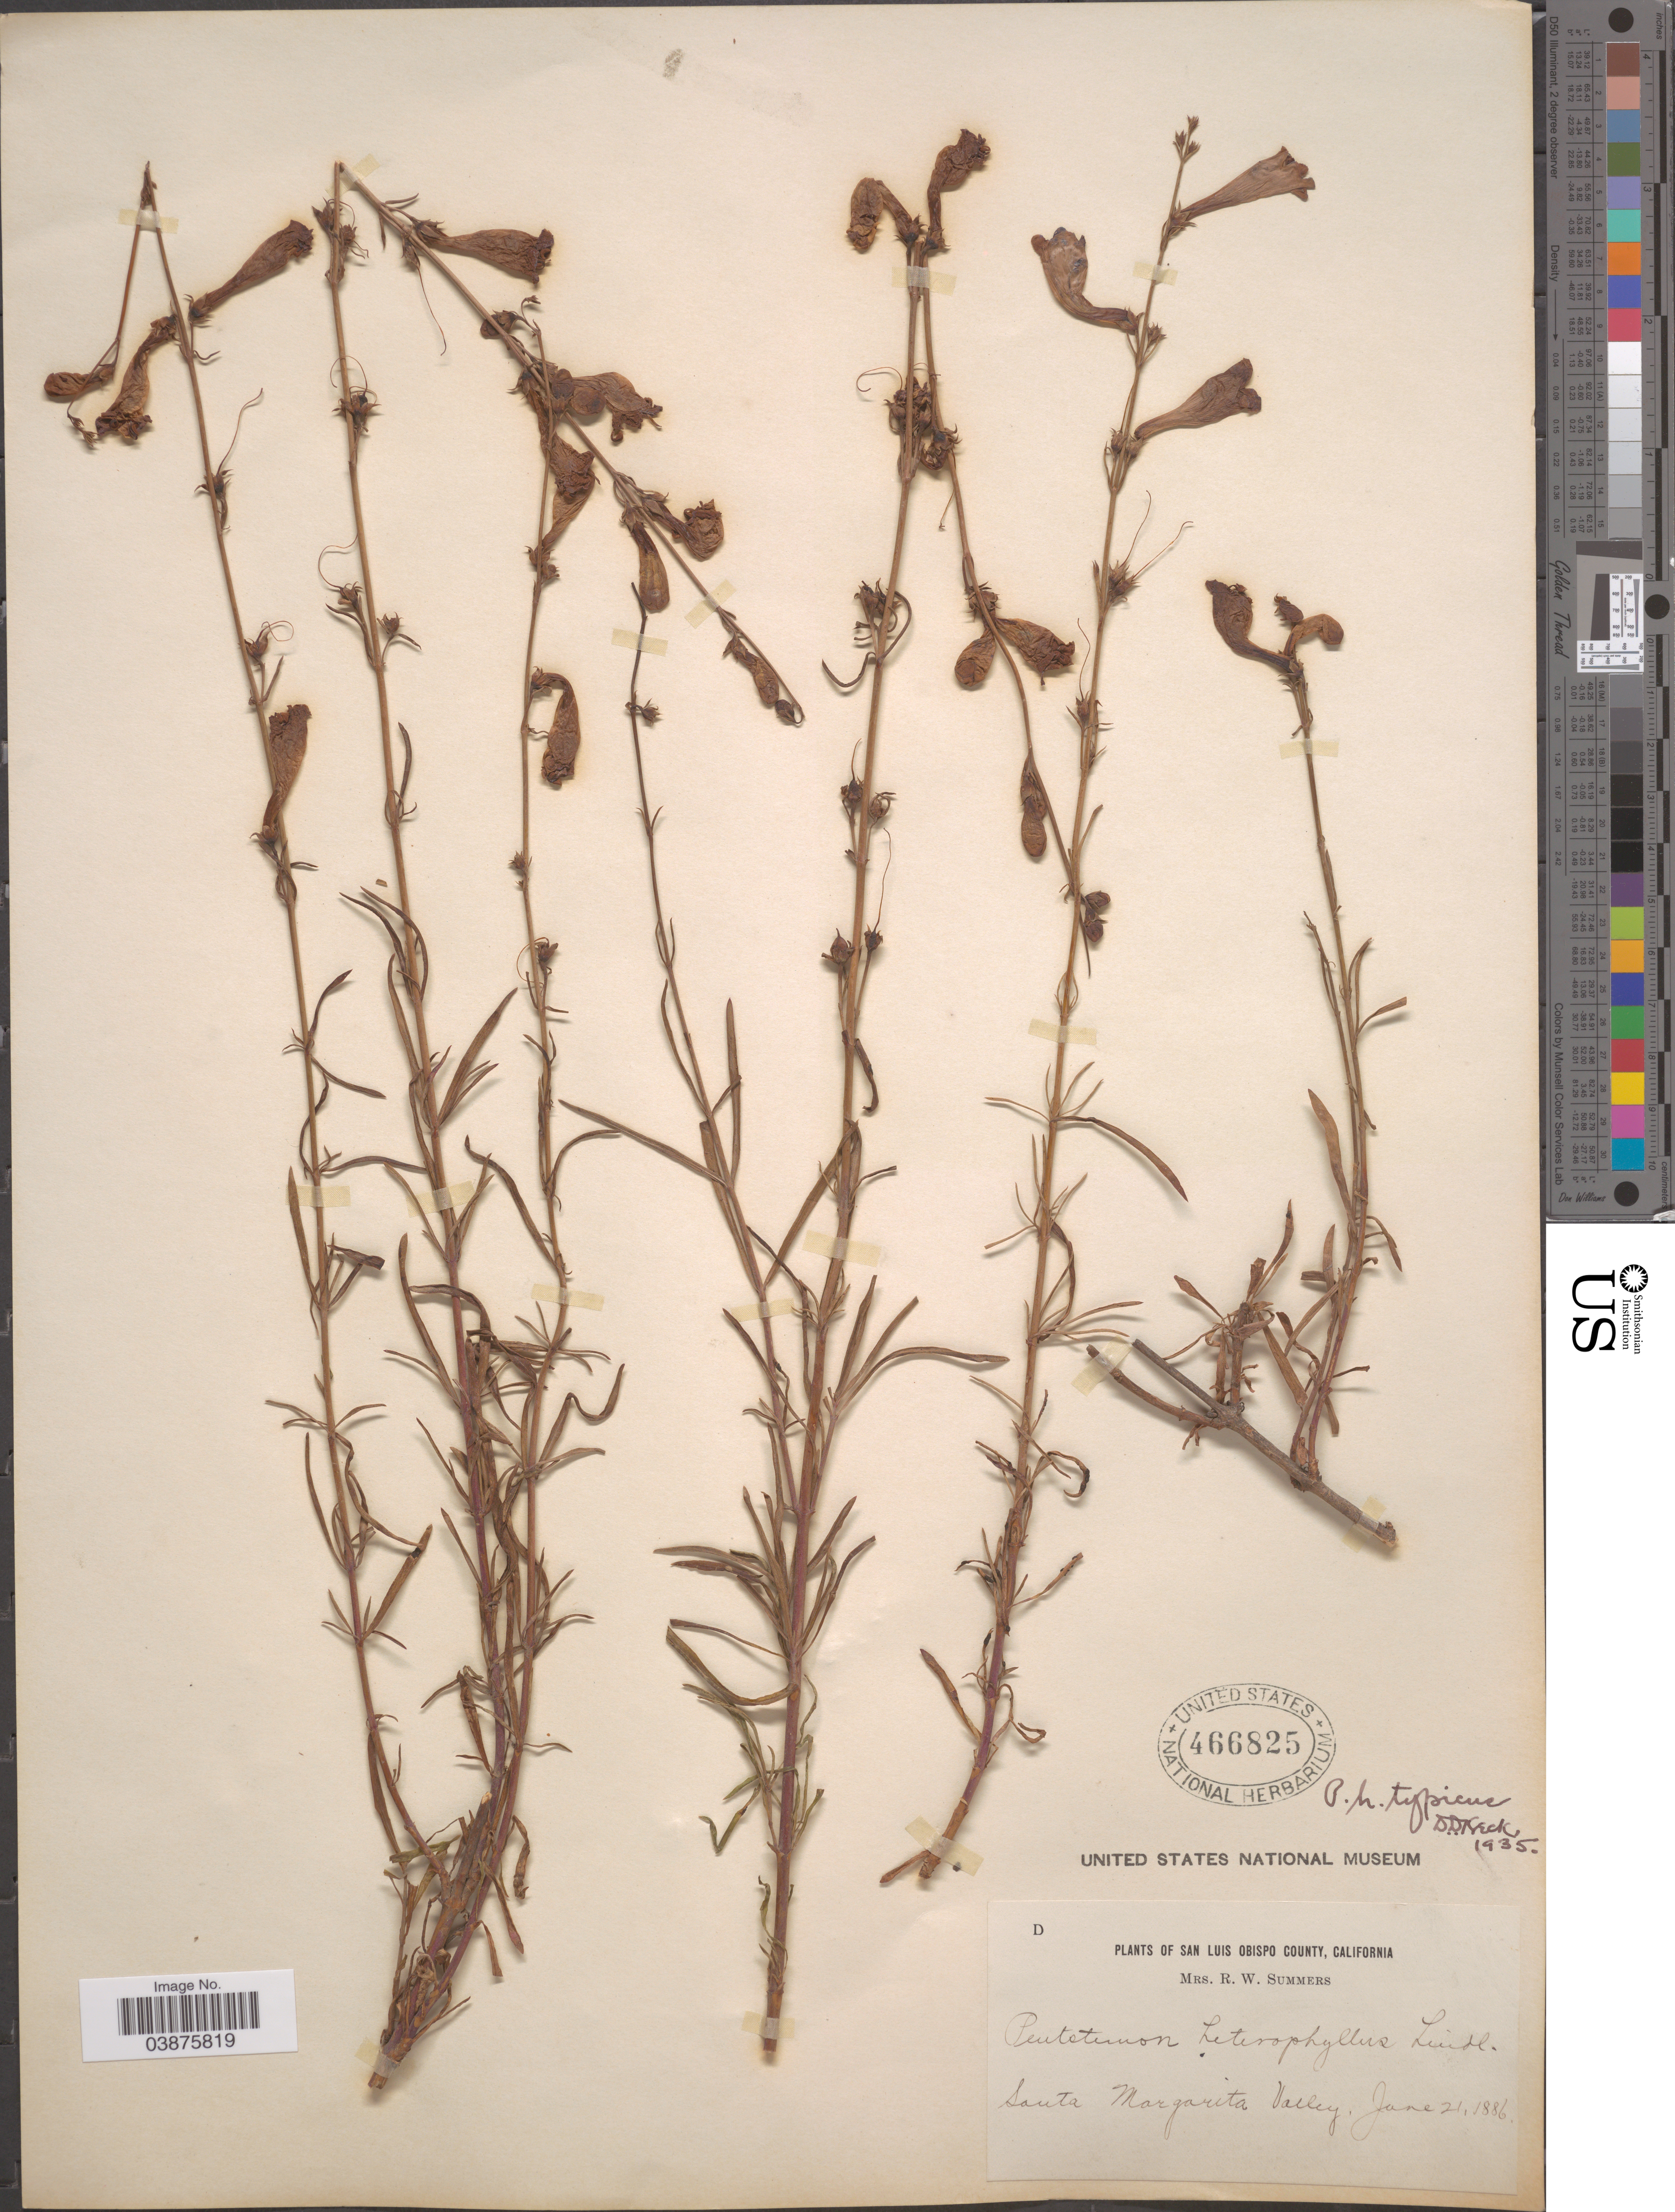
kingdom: Plantae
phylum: Tracheophyta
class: Magnoliopsida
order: Lamiales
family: Plantaginaceae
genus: Penstemon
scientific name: Penstemon heterophyllus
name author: Lindl.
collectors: R. Summers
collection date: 1886-06-21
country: United States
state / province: California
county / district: San Luis Obispo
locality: San Luis Obispo County. Santa Margarita Valley.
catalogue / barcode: US 466825